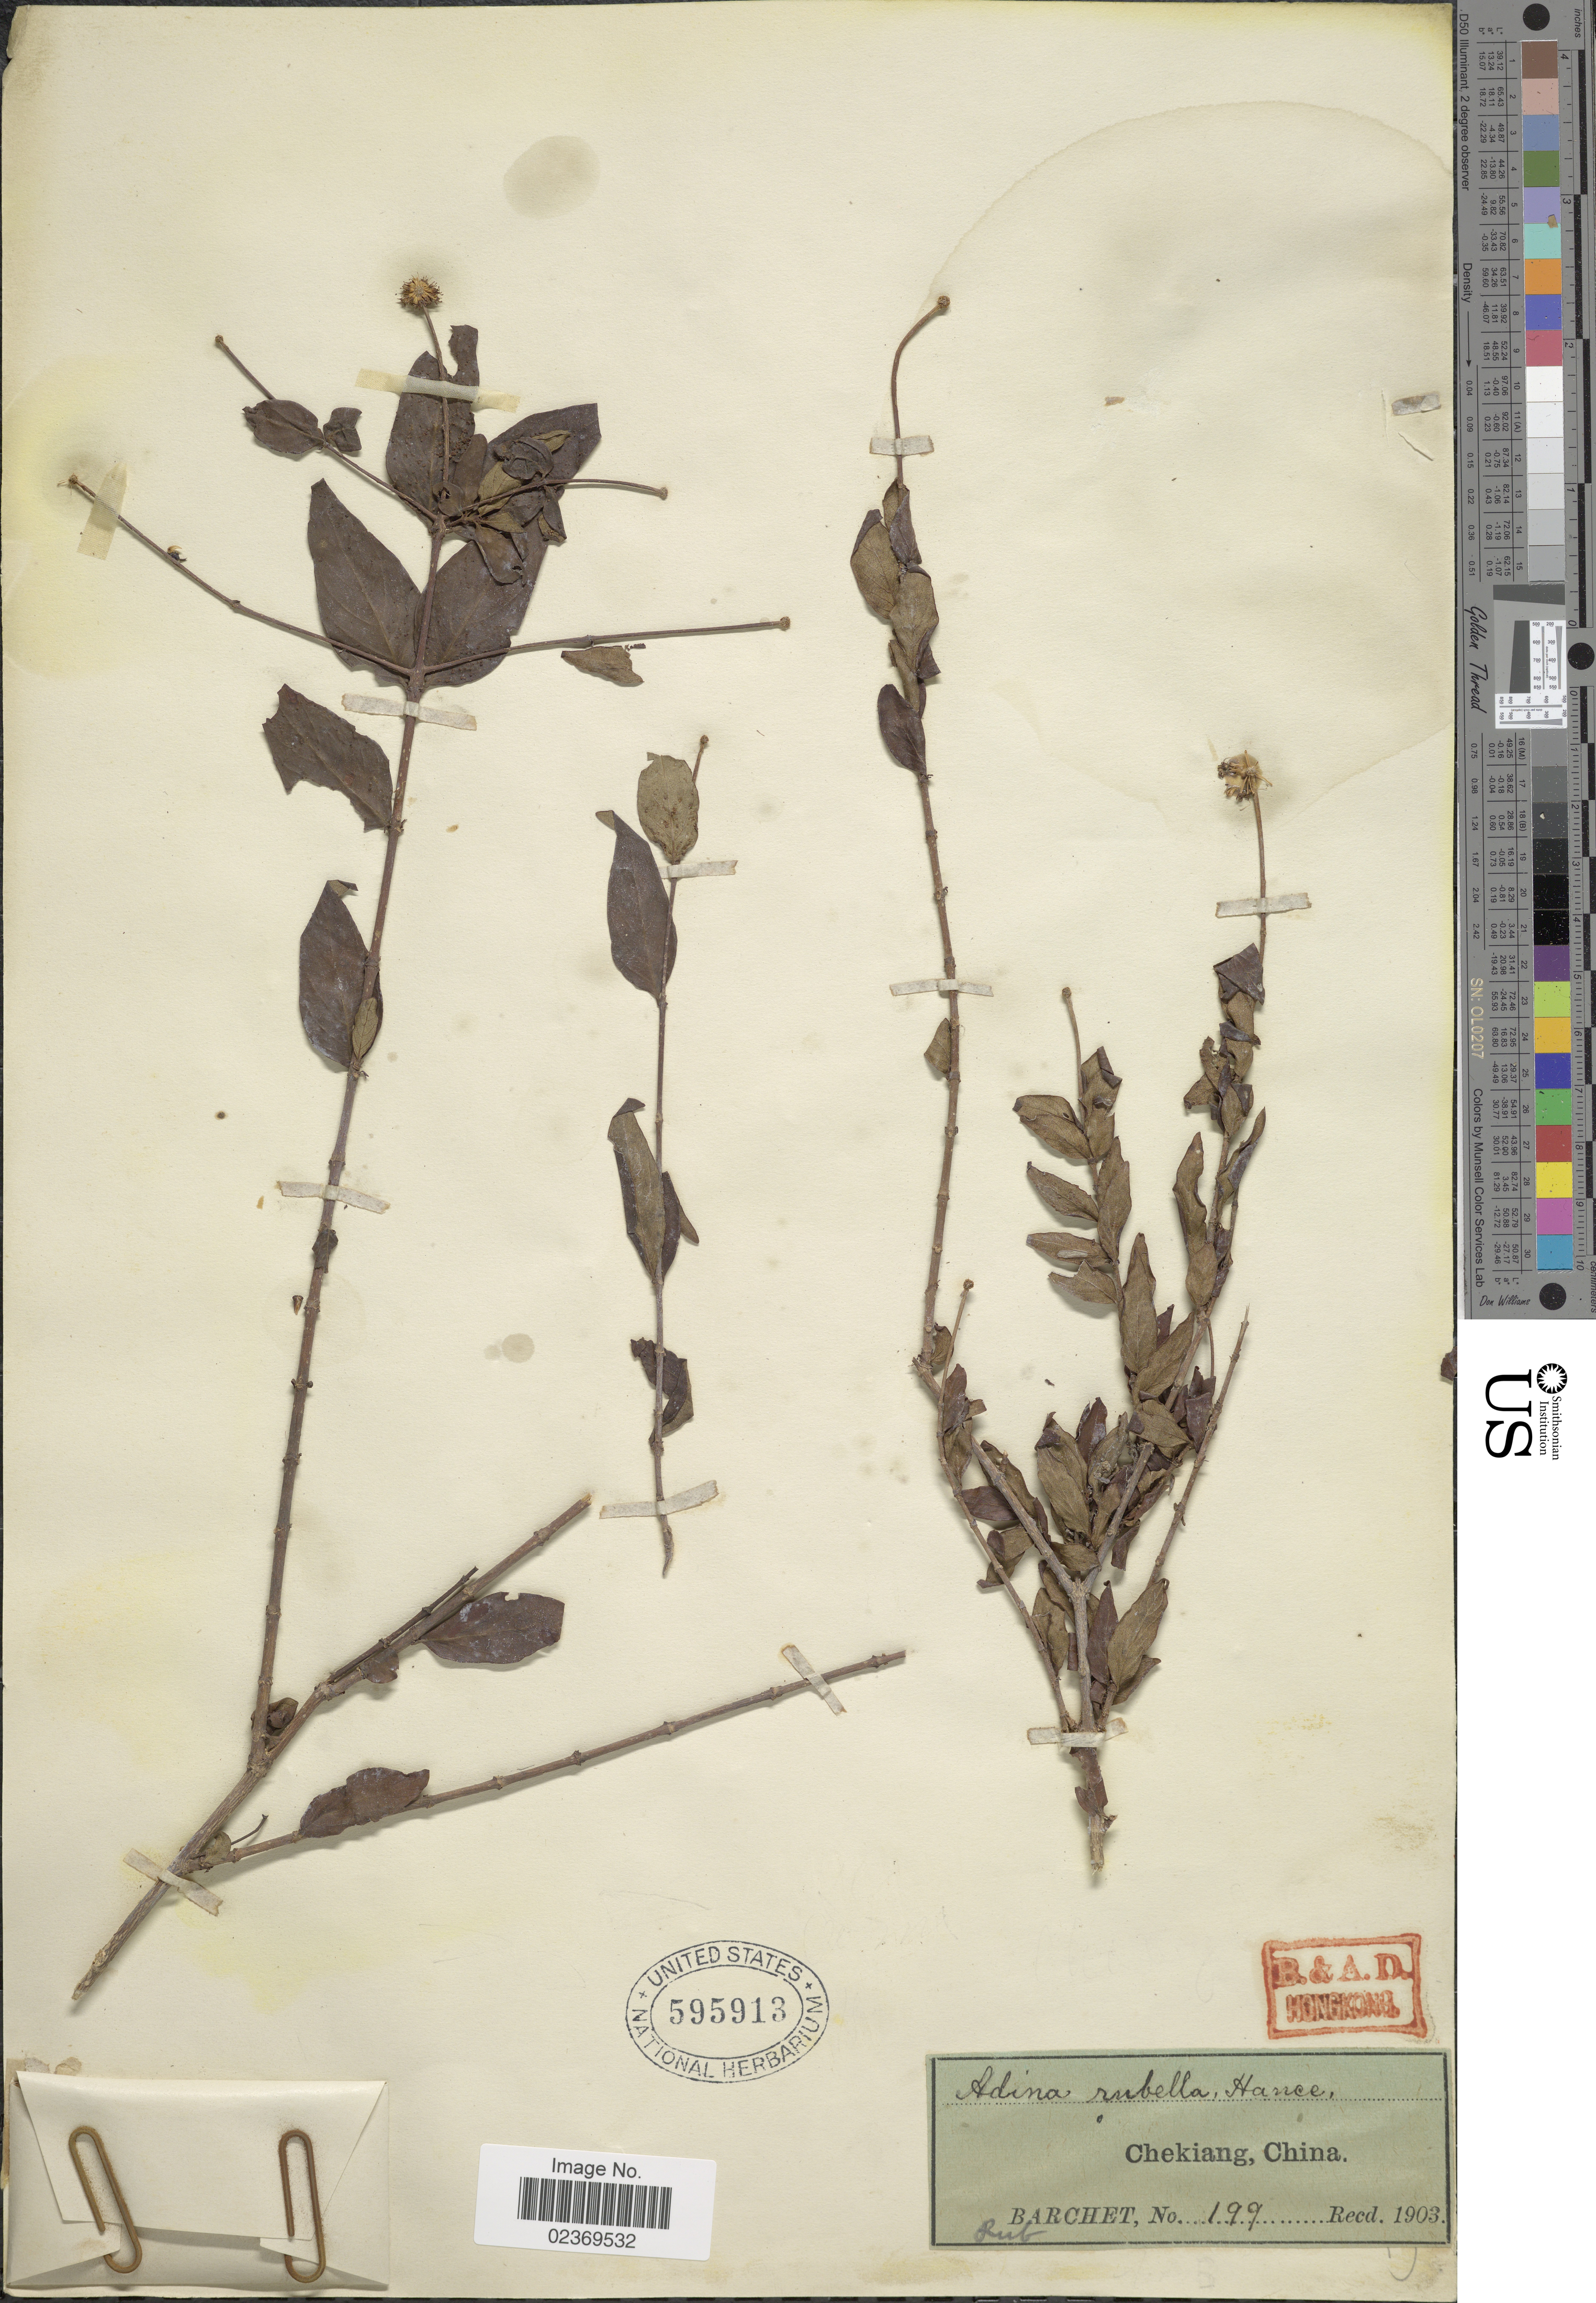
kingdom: Plantae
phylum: Tracheophyta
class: Magnoliopsida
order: Gentianales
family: Rubiaceae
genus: Adina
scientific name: Adina rubella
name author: Hance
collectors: Barchet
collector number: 199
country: China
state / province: Zhejiang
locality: Chekiang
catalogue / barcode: US 595913